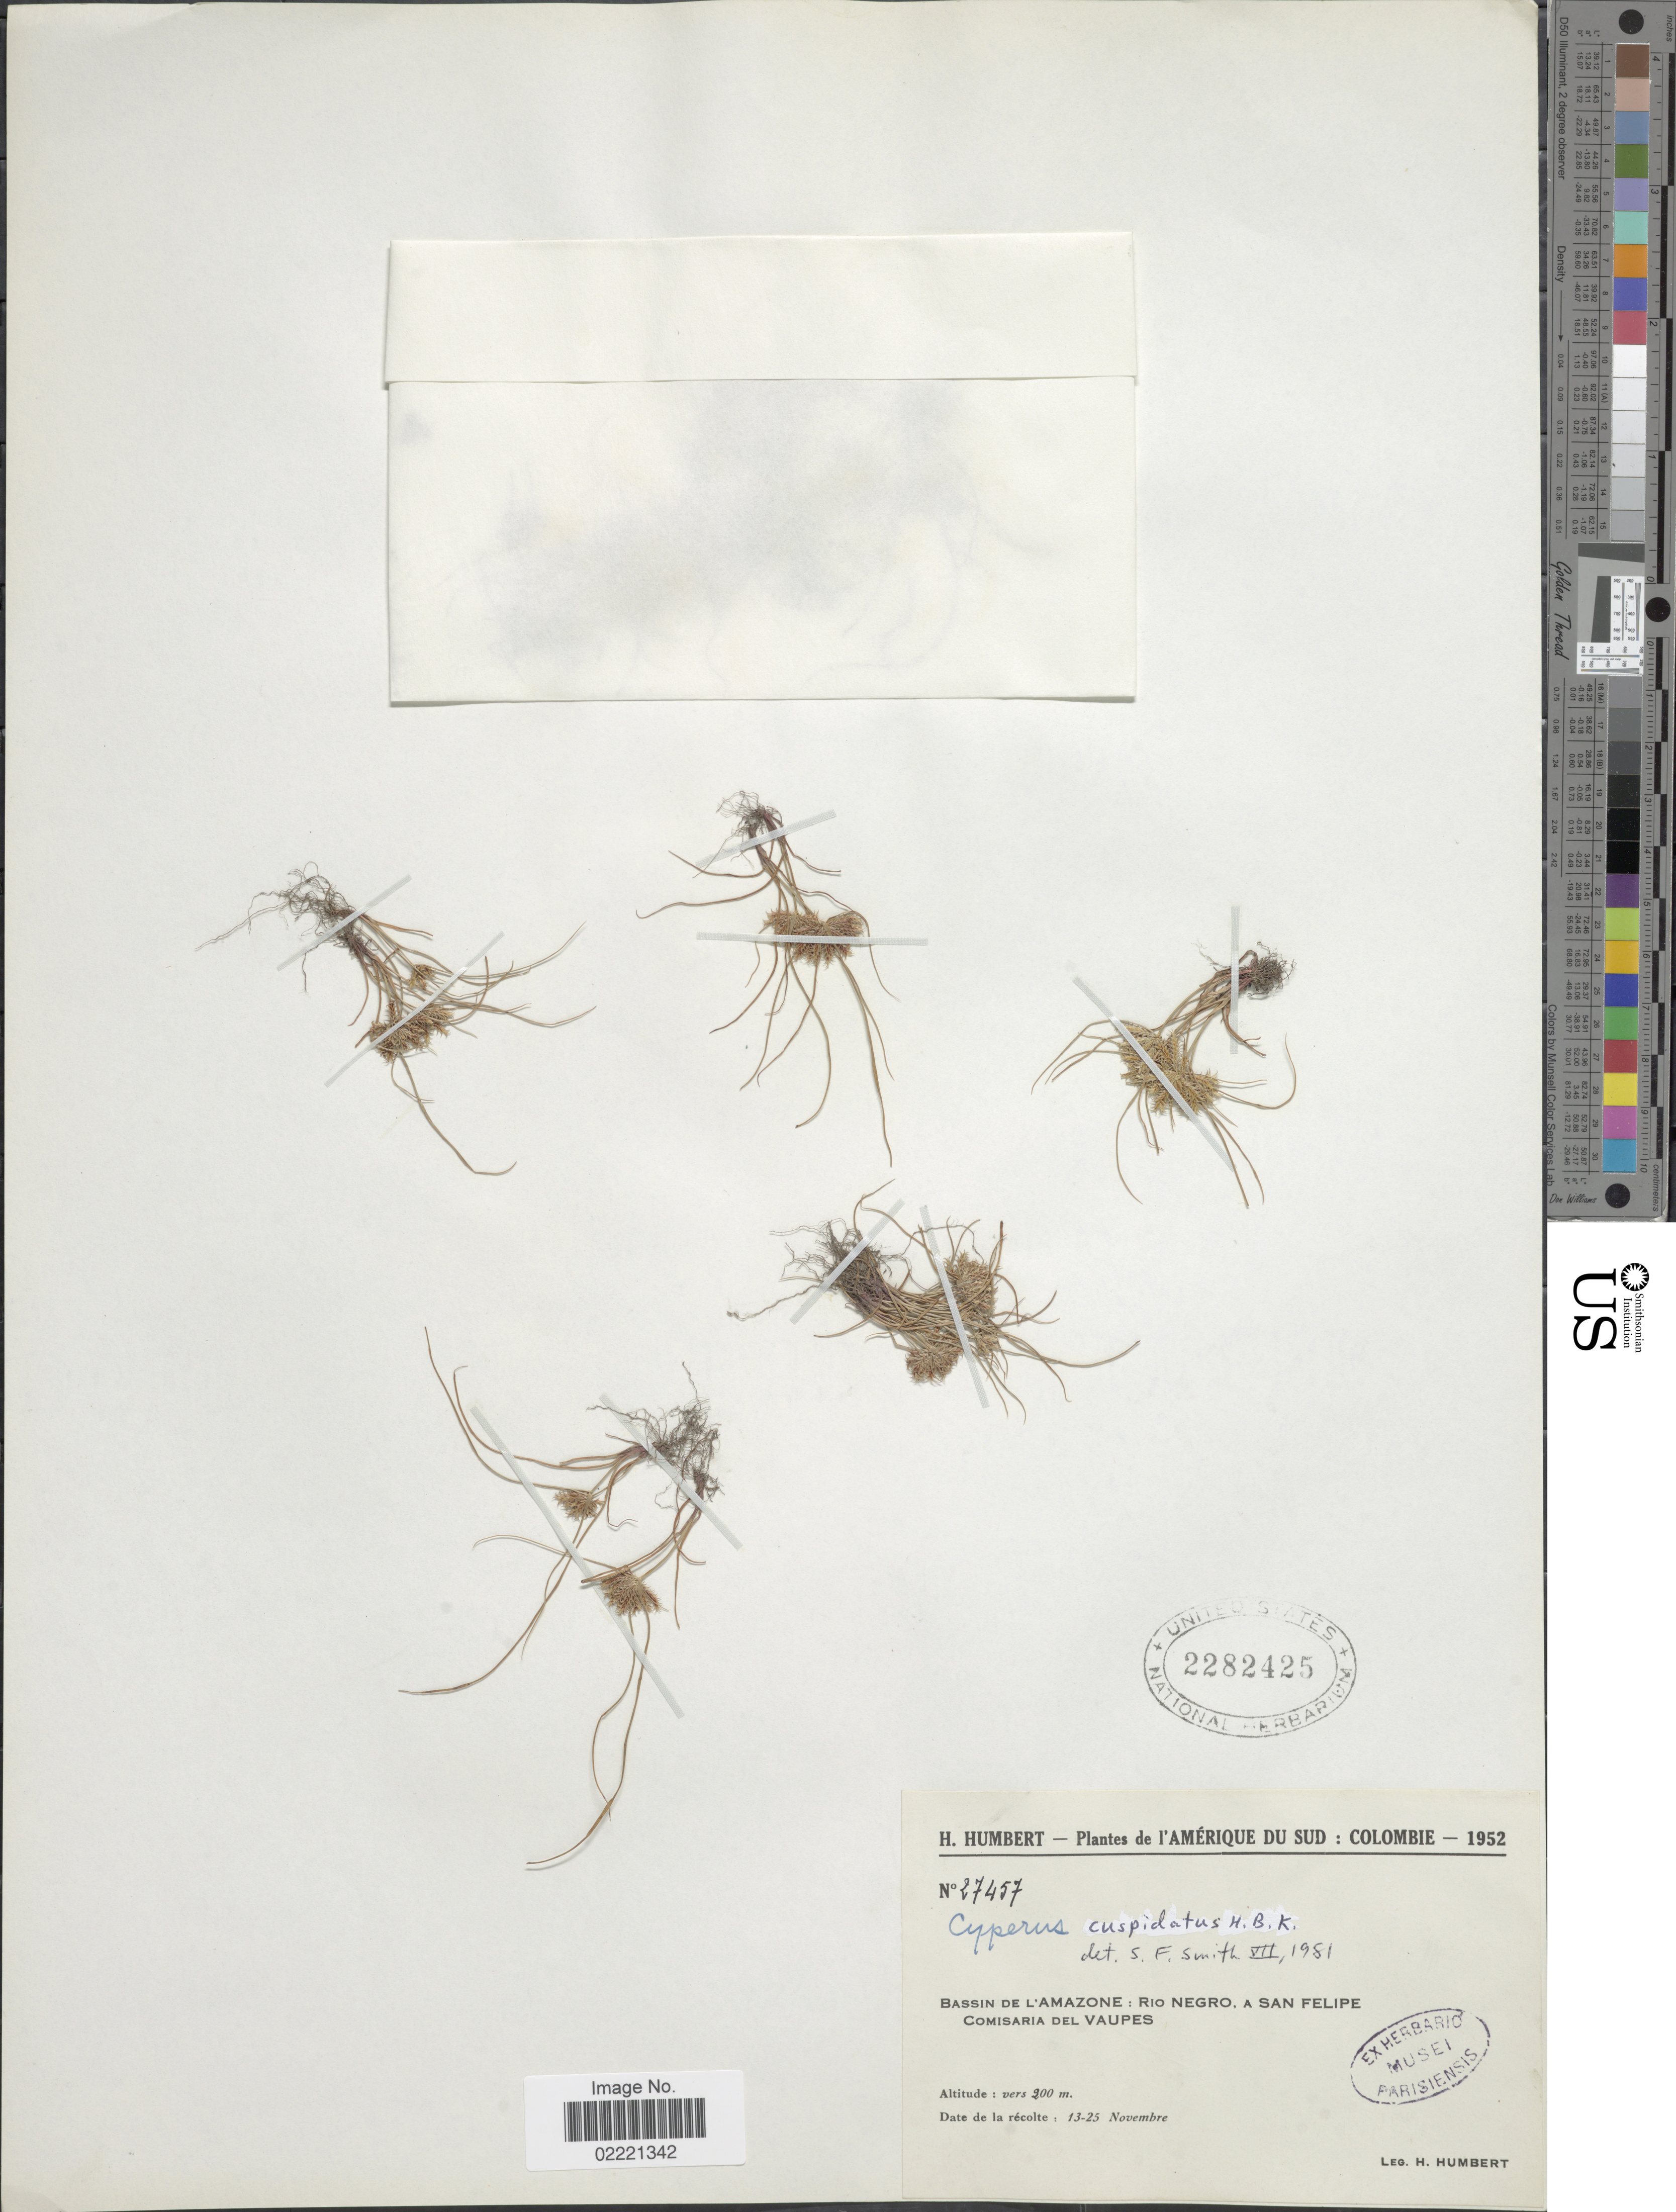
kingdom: Plantae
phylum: Tracheophyta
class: Liliopsida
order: Poales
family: Cyperaceae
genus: Cyperus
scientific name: Cyperus cuspidatus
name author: Kunth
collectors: H. Humbert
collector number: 27457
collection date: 1952-11-13/1952-11-25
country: Colombia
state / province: Vaupés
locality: Bassin de l'Amazone: Rio Negro, a San Felipe, Comisaria del Vaupes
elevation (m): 200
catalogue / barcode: US 2282425